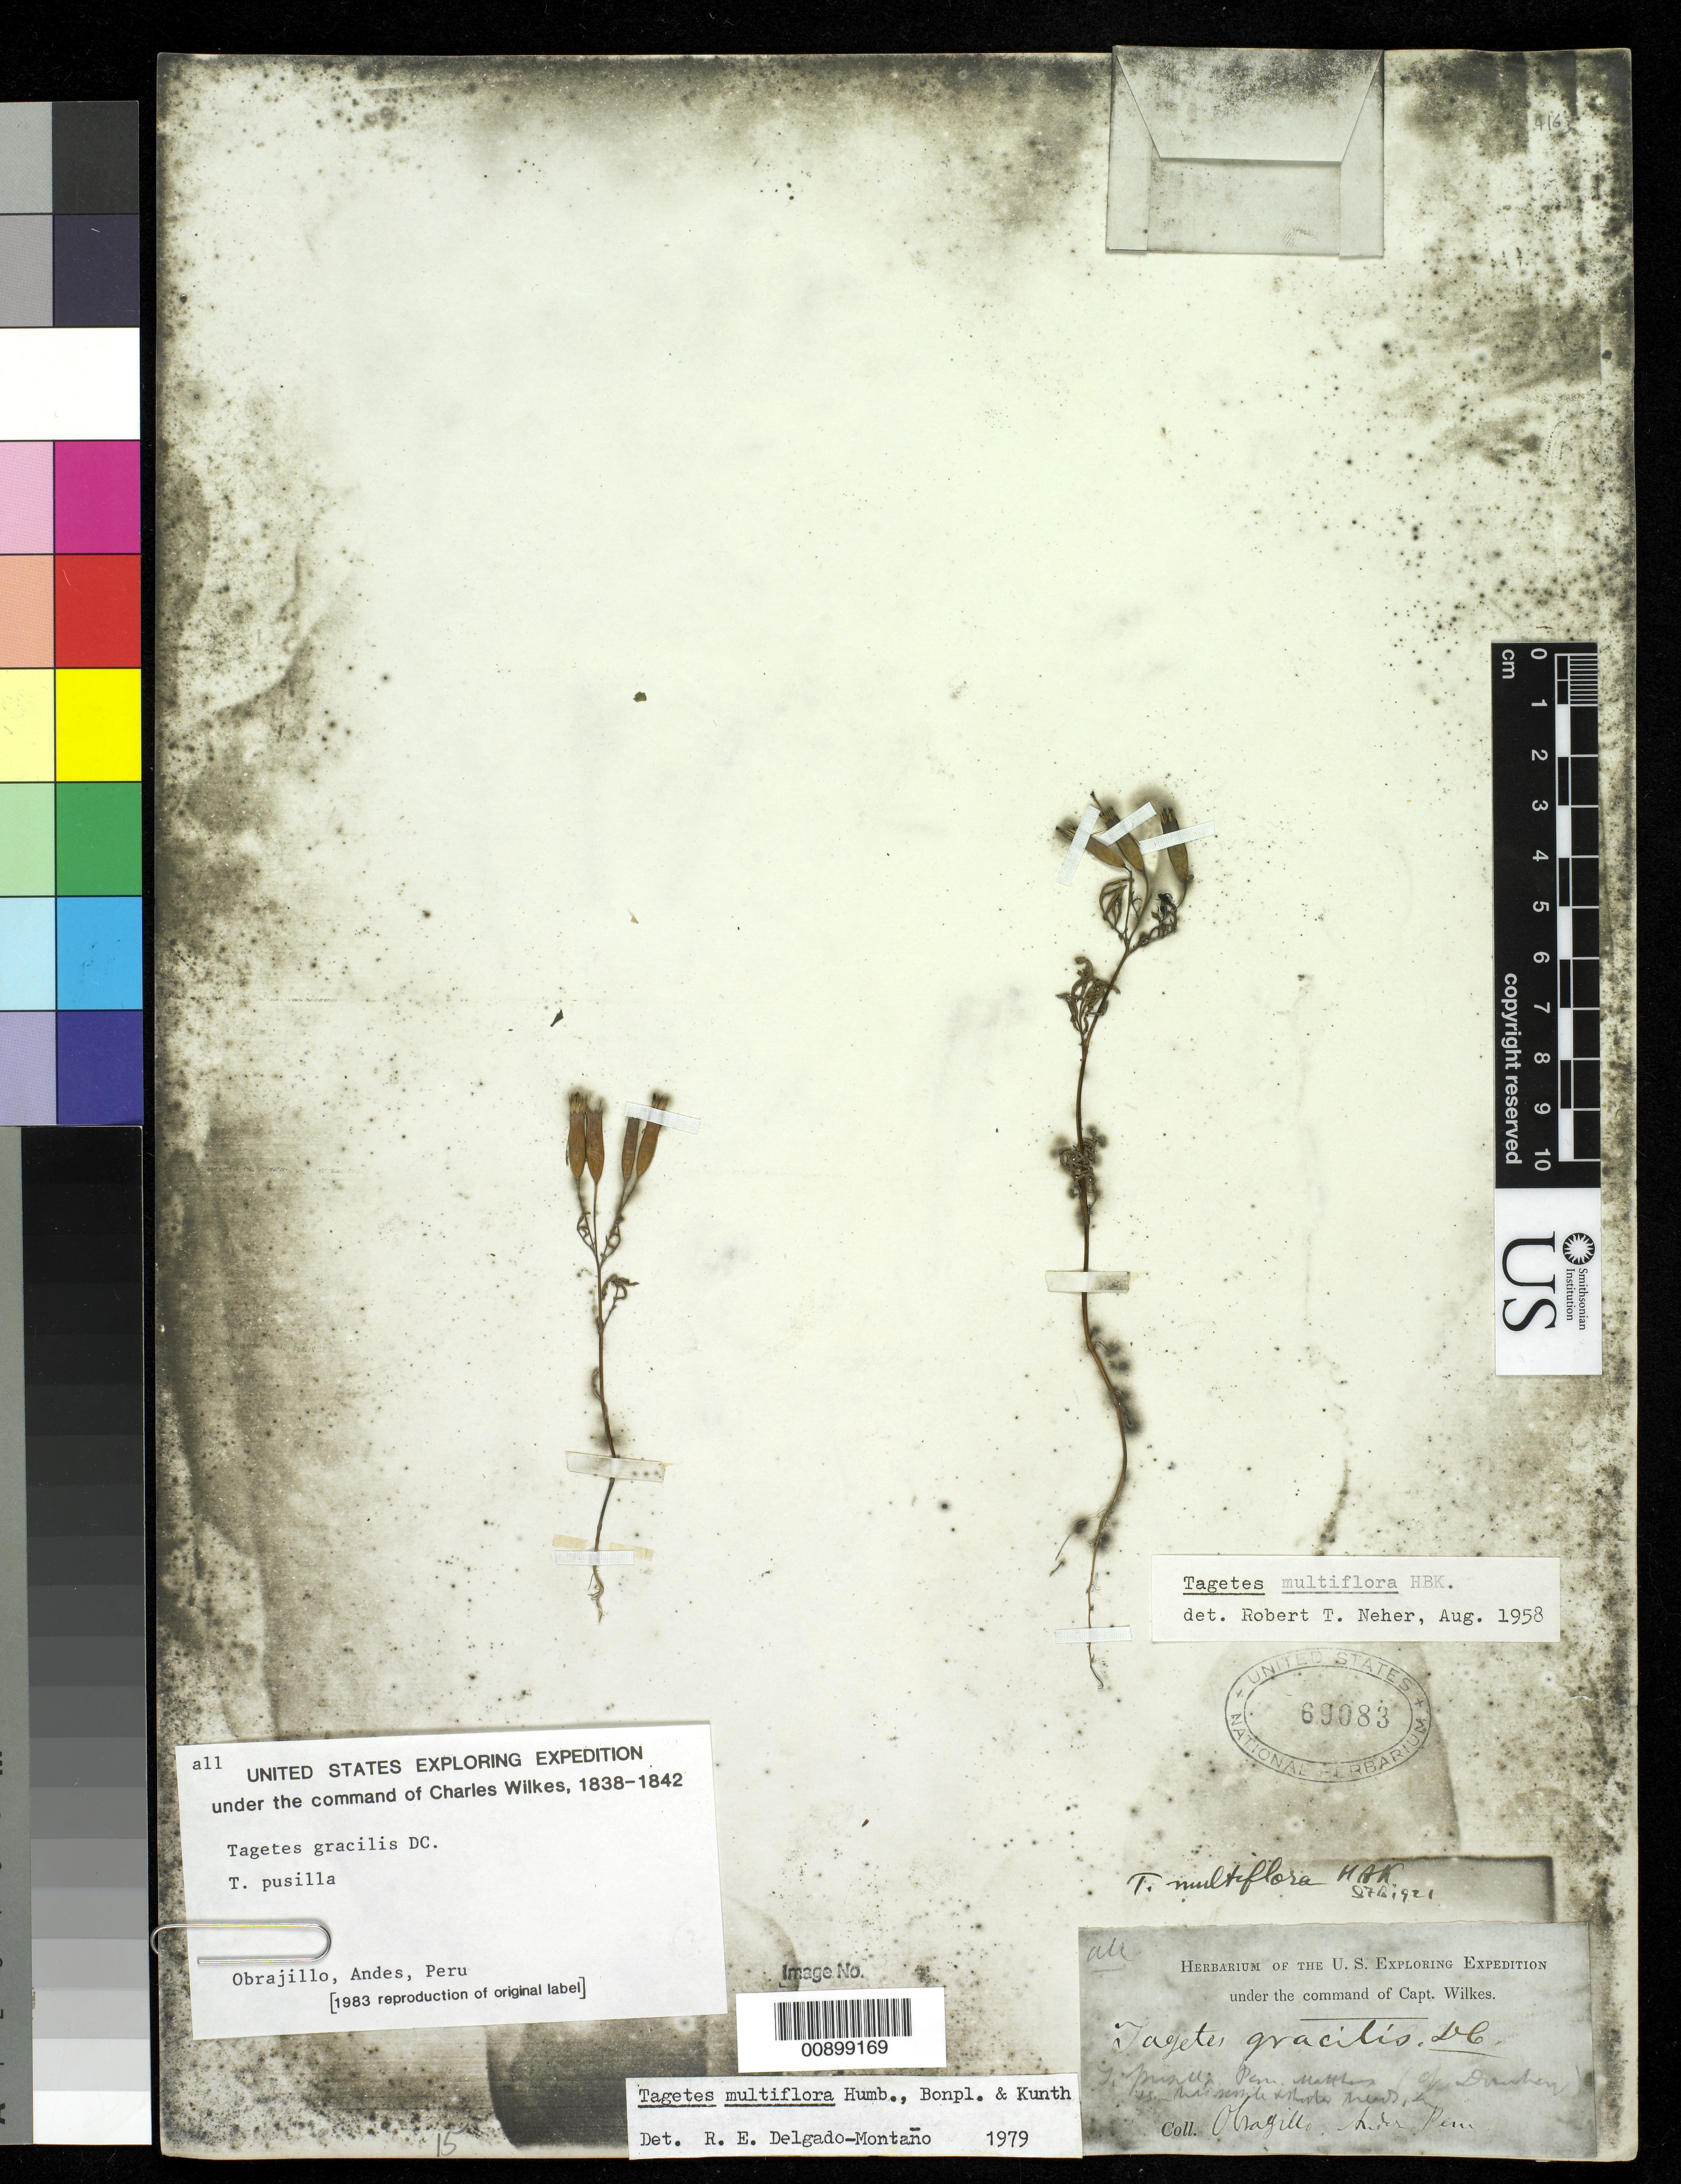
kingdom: Plantae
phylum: Tracheophyta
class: Magnoliopsida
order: Asterales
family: Asteraceae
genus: Tagetes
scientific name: Tagetes multiflora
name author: Kunth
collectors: Wilkes Explor. Exped.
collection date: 1838/1842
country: Peru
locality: Obragillo, Andes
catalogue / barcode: US 69083